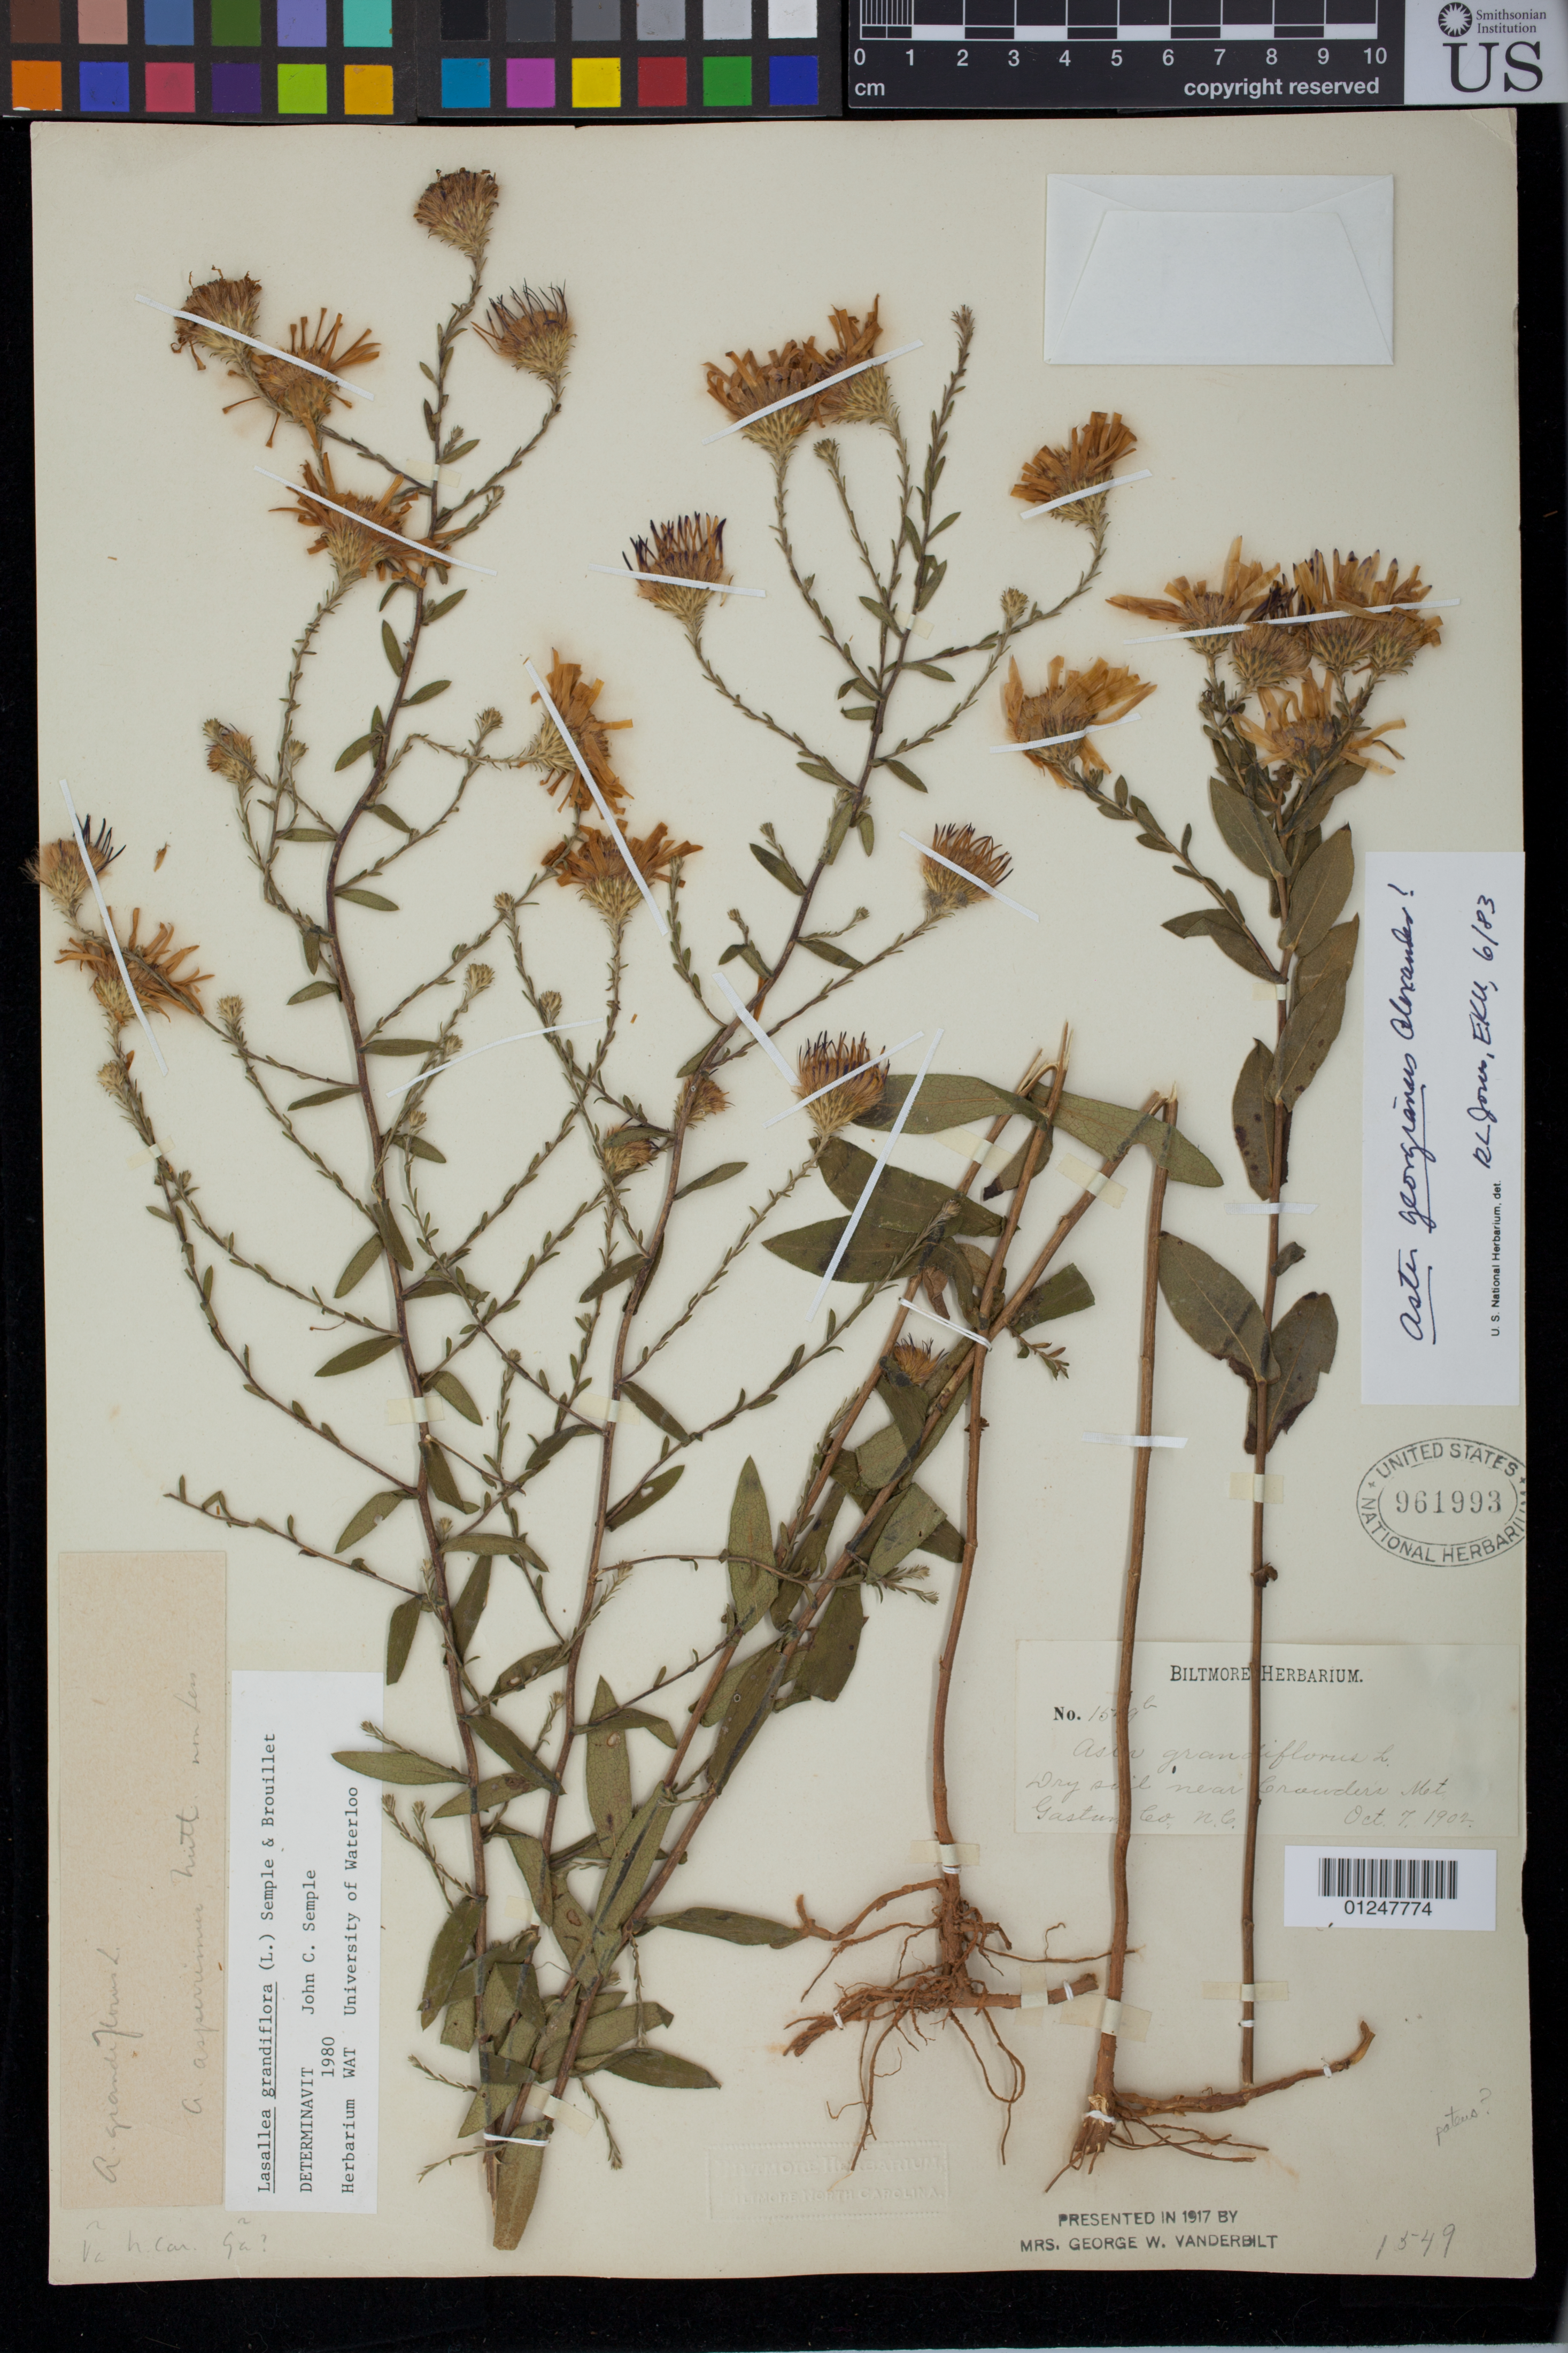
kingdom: Plantae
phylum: Tracheophyta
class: Magnoliopsida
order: Asterales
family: Asteraceae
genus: Aster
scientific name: Aster georgianus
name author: Alexander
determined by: Jones, R. L.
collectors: ex herb. Biltmore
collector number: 1549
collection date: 1902-10-07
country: United States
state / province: North Carolina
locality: Near Crowder's Mt. Gaston Co.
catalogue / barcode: US 961993